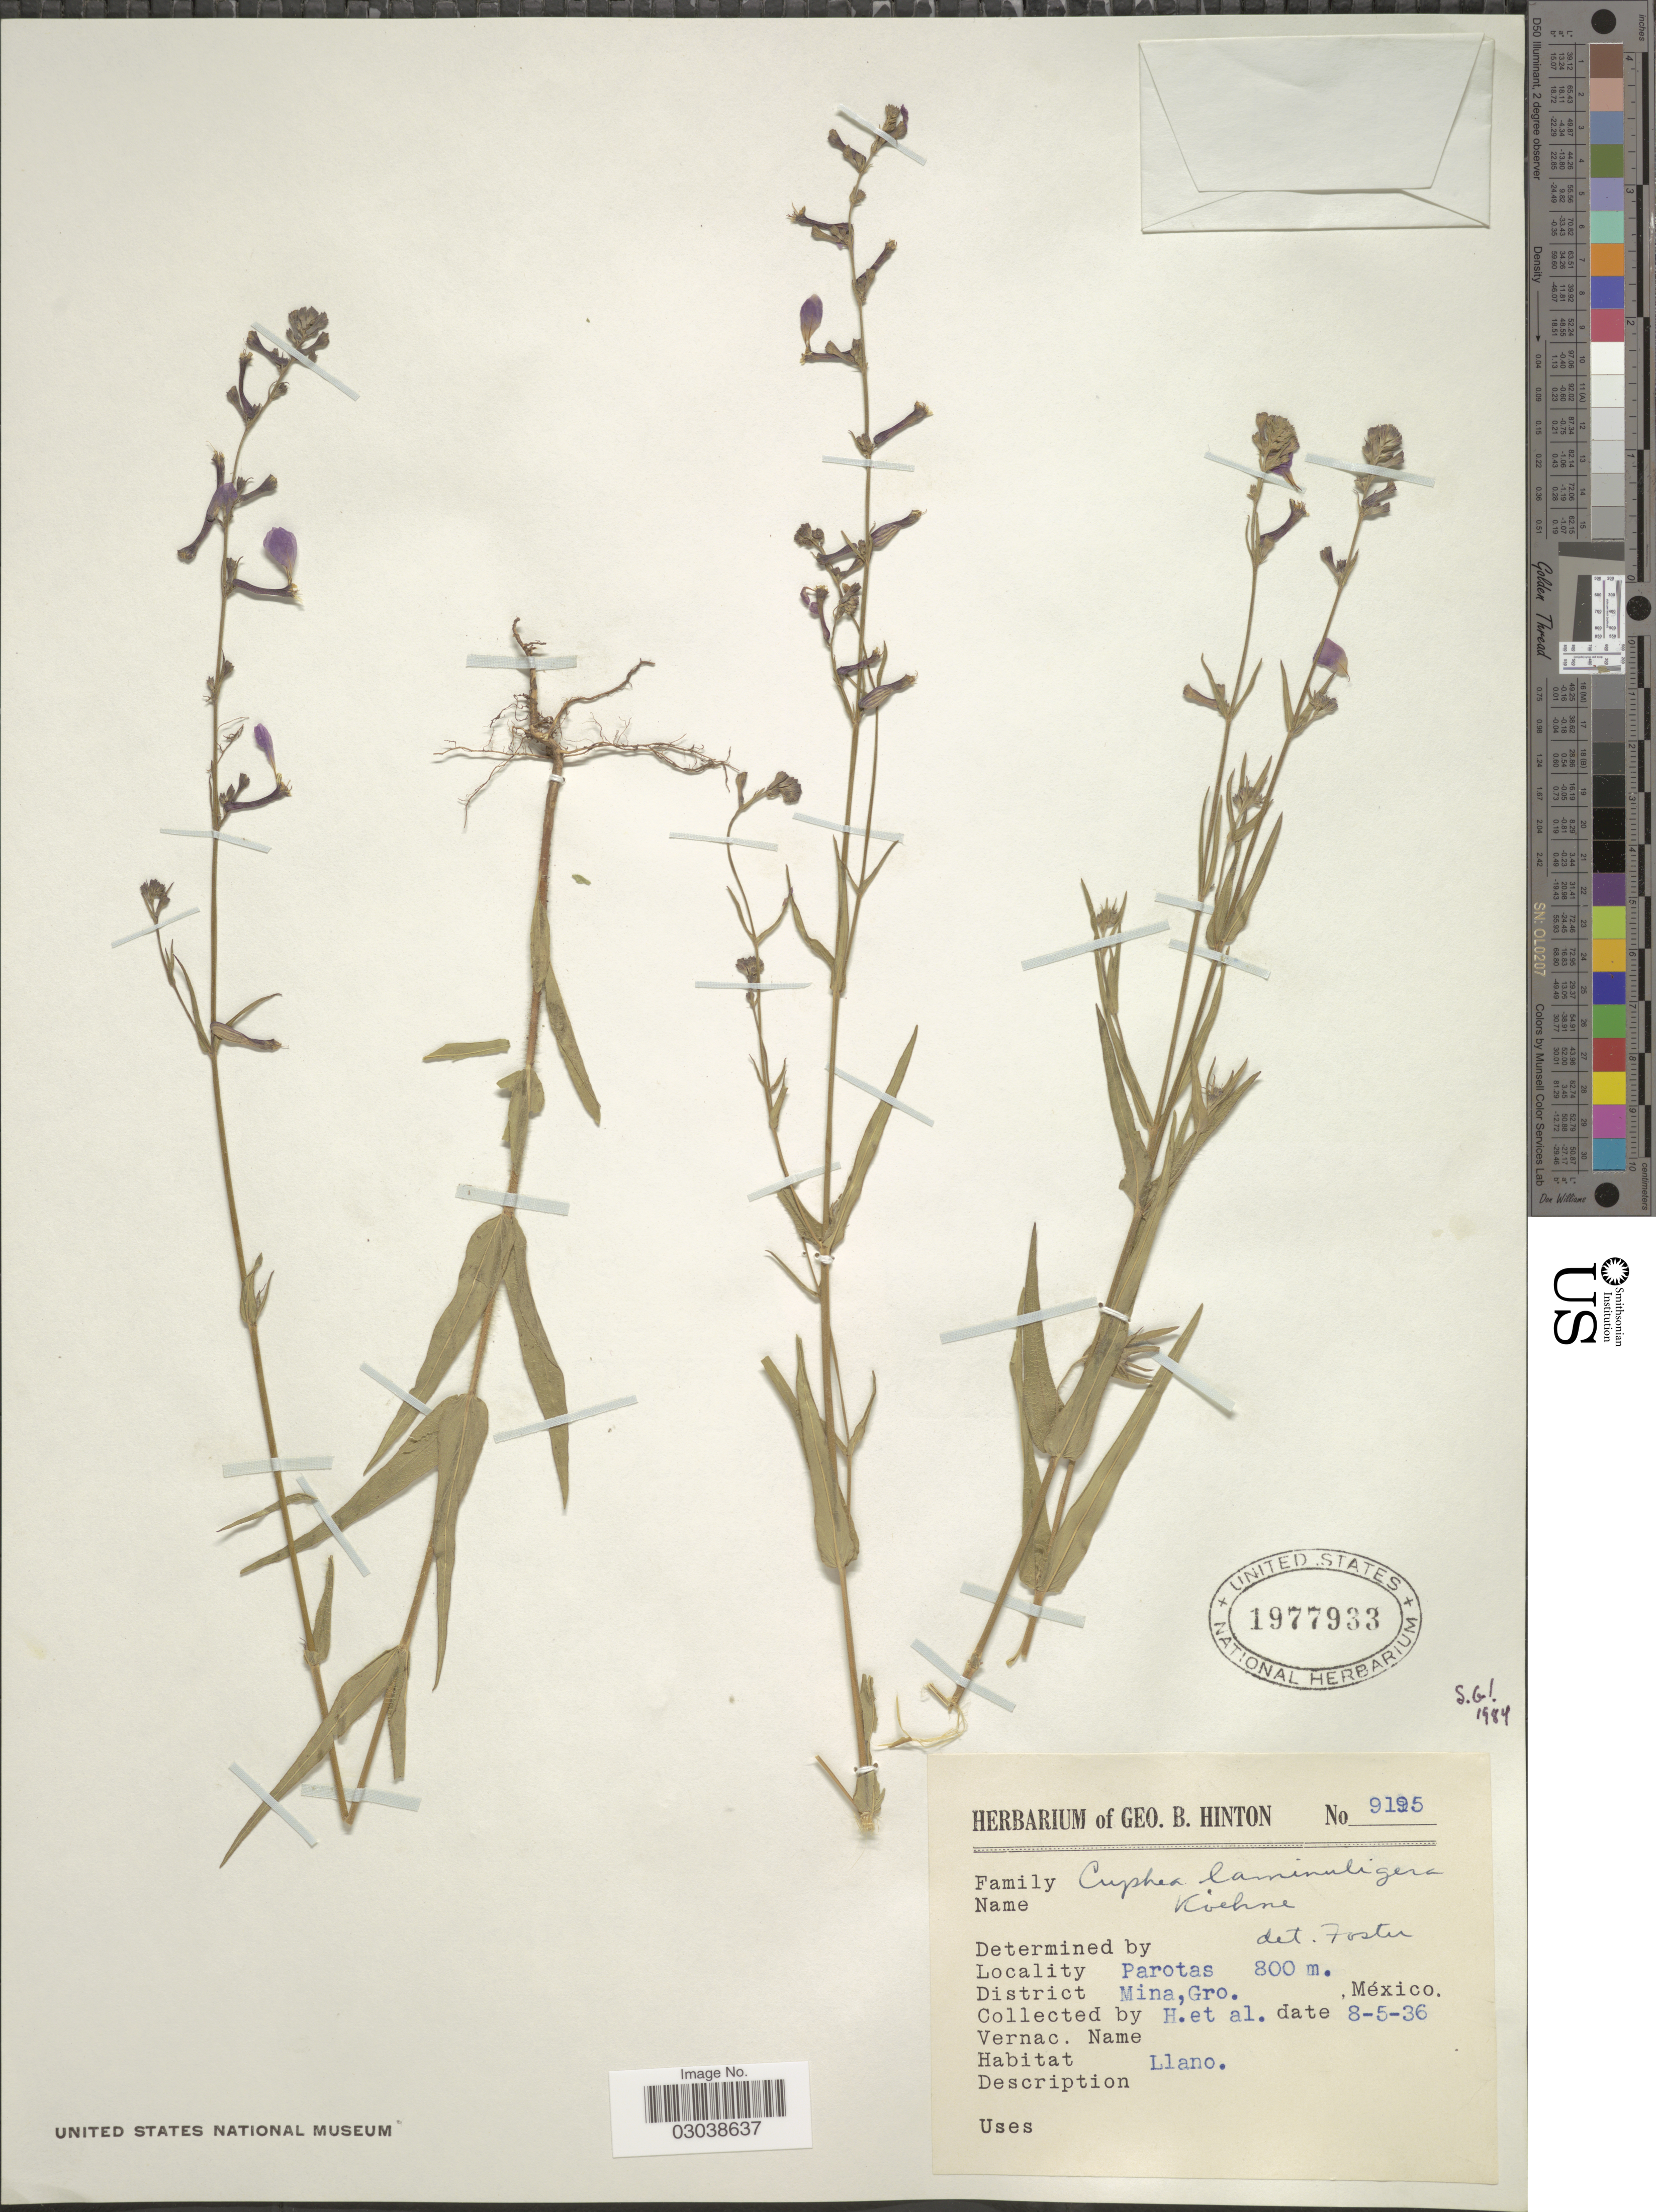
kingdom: Plantae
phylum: Tracheophyta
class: Magnoliopsida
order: Myrtales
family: Lythraceae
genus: Cuphea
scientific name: Cuphea laminuligera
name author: Koehne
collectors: G. B. Hinton & et al.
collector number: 9195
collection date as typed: Transcribed d/m/y: 8/5/36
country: Mexico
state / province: Guerrero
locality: Parotas, District Mina, Gro.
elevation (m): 800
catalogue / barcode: US 1977933